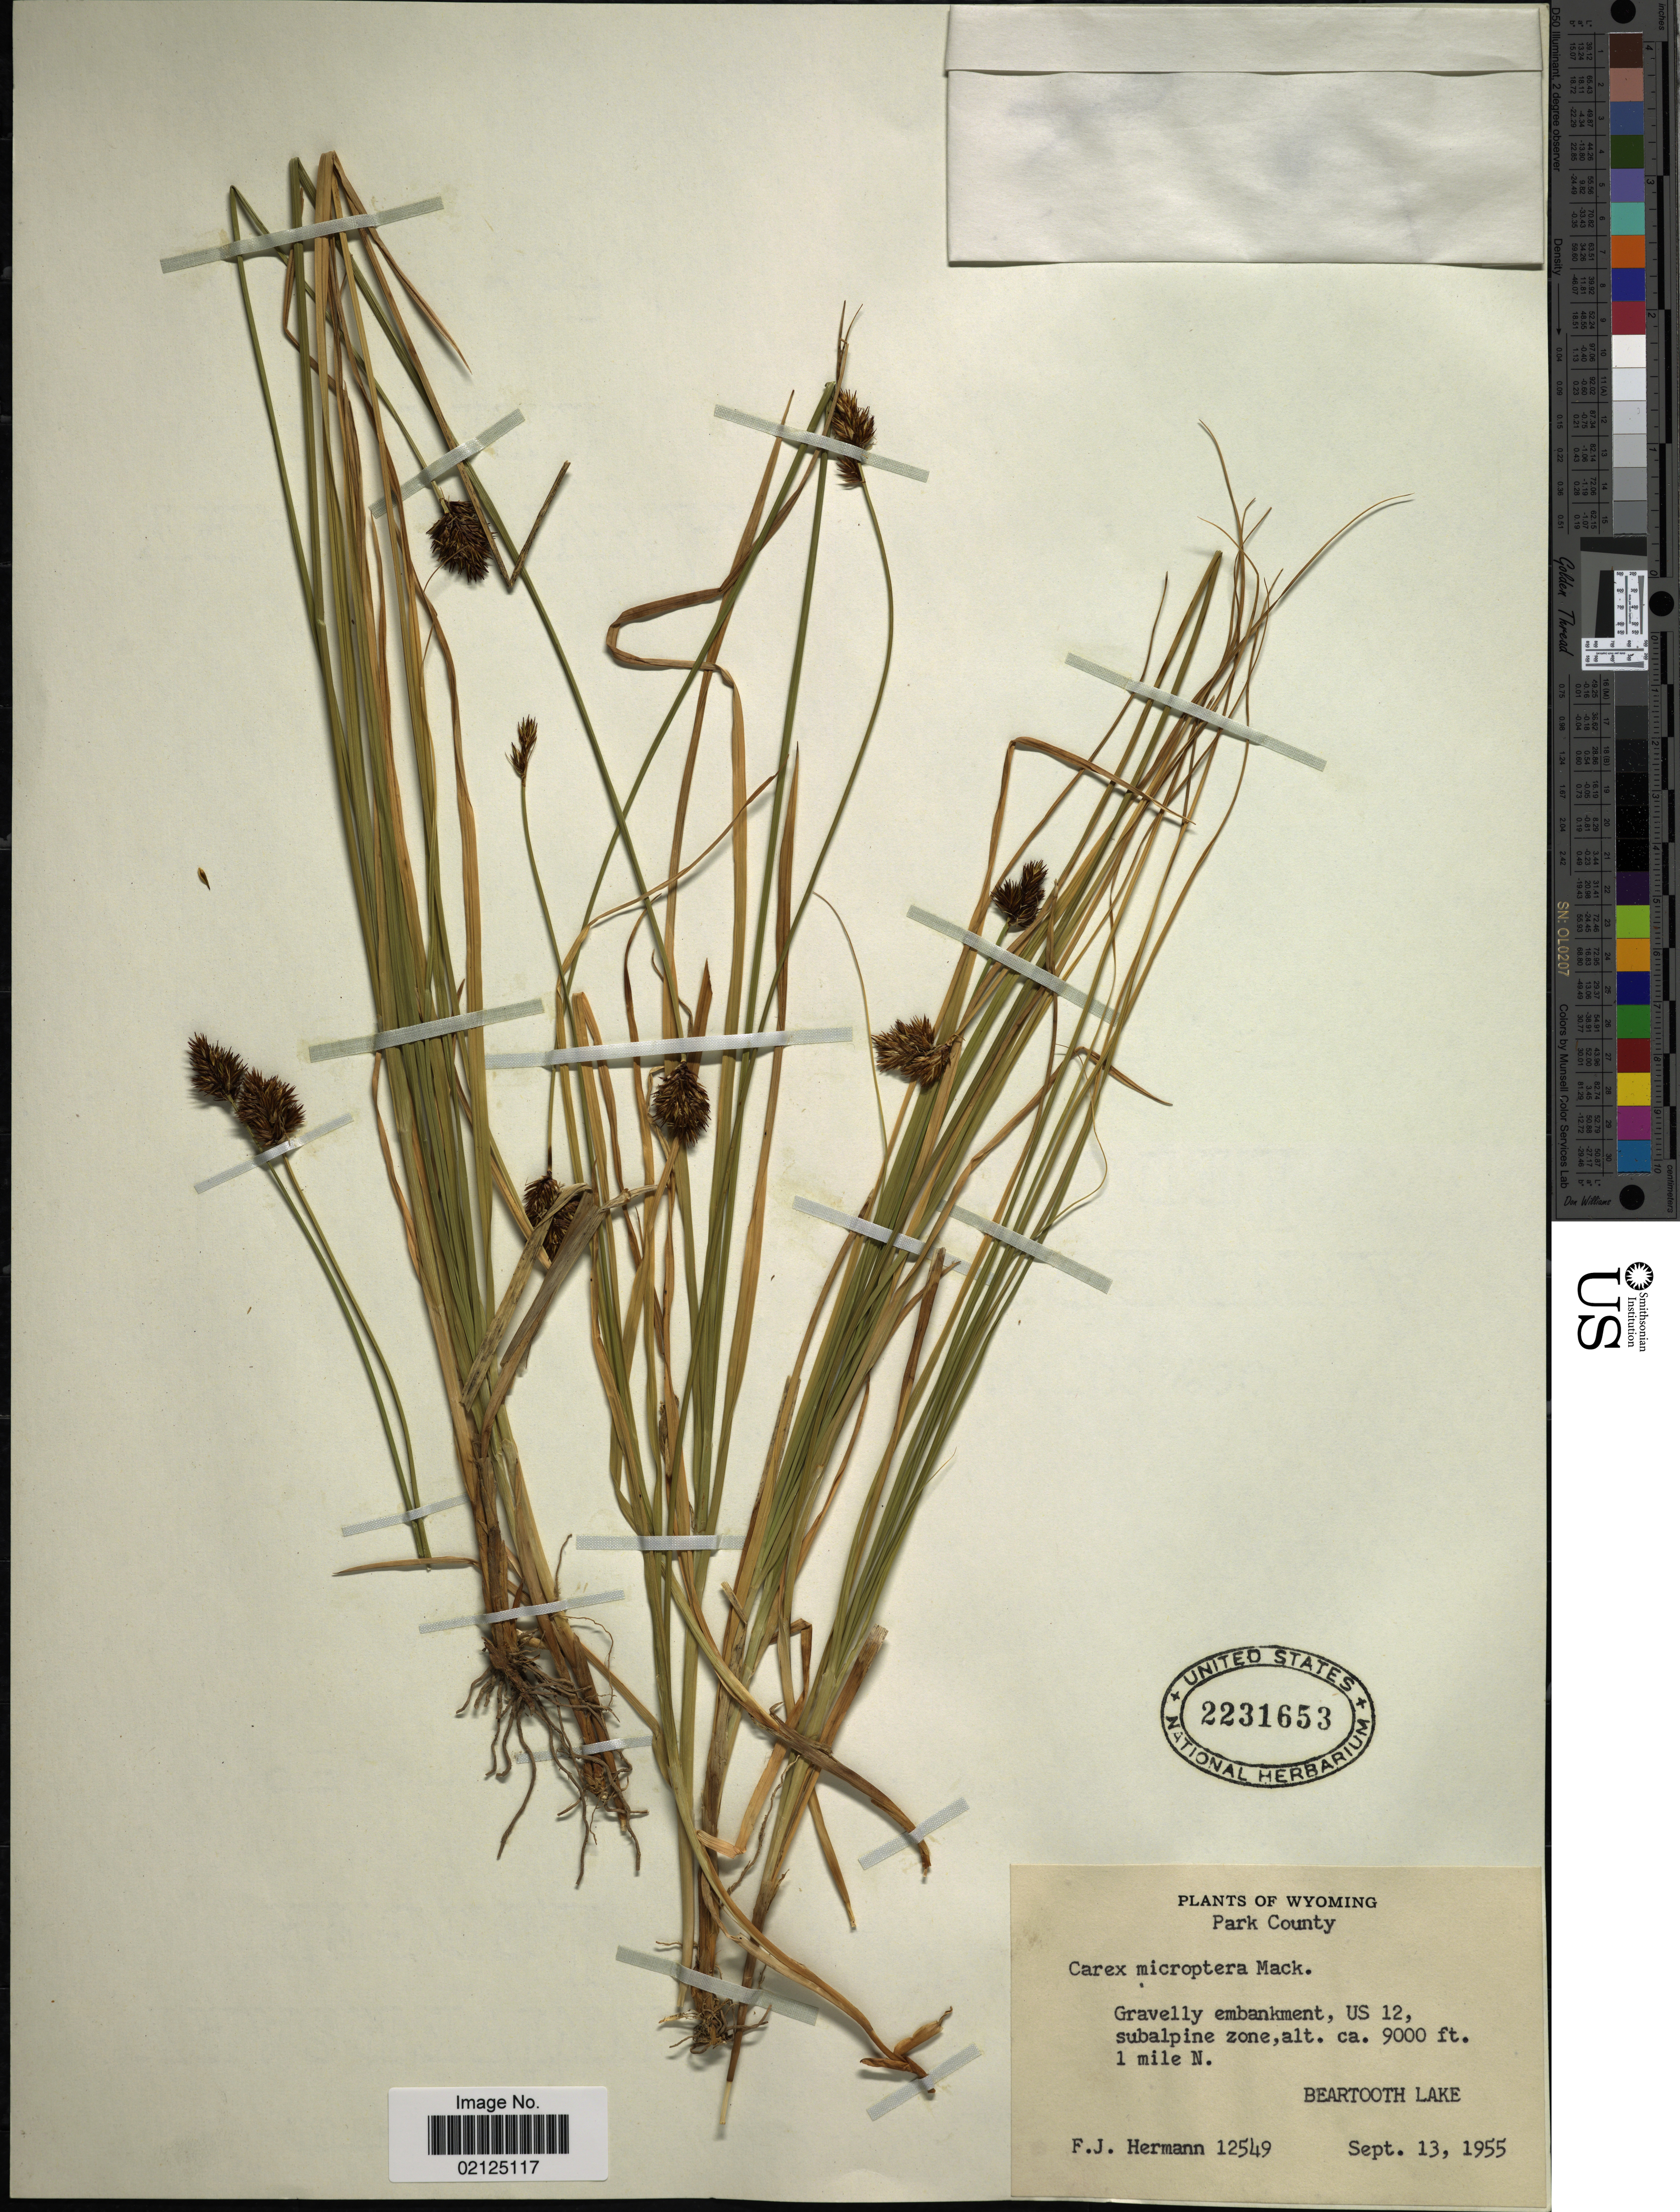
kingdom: Plantae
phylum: Tracheophyta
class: Liliopsida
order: Poales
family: Cyperaceae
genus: Carex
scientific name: Carex microptera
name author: Mack.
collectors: F. J. Hermann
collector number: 12549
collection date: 1955-09-13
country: United States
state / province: Wyoming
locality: Park County, Gravelly embankment, US 12, subalpine zone, 1 mile N. Beartooth Lake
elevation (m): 2743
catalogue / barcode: US 2231653